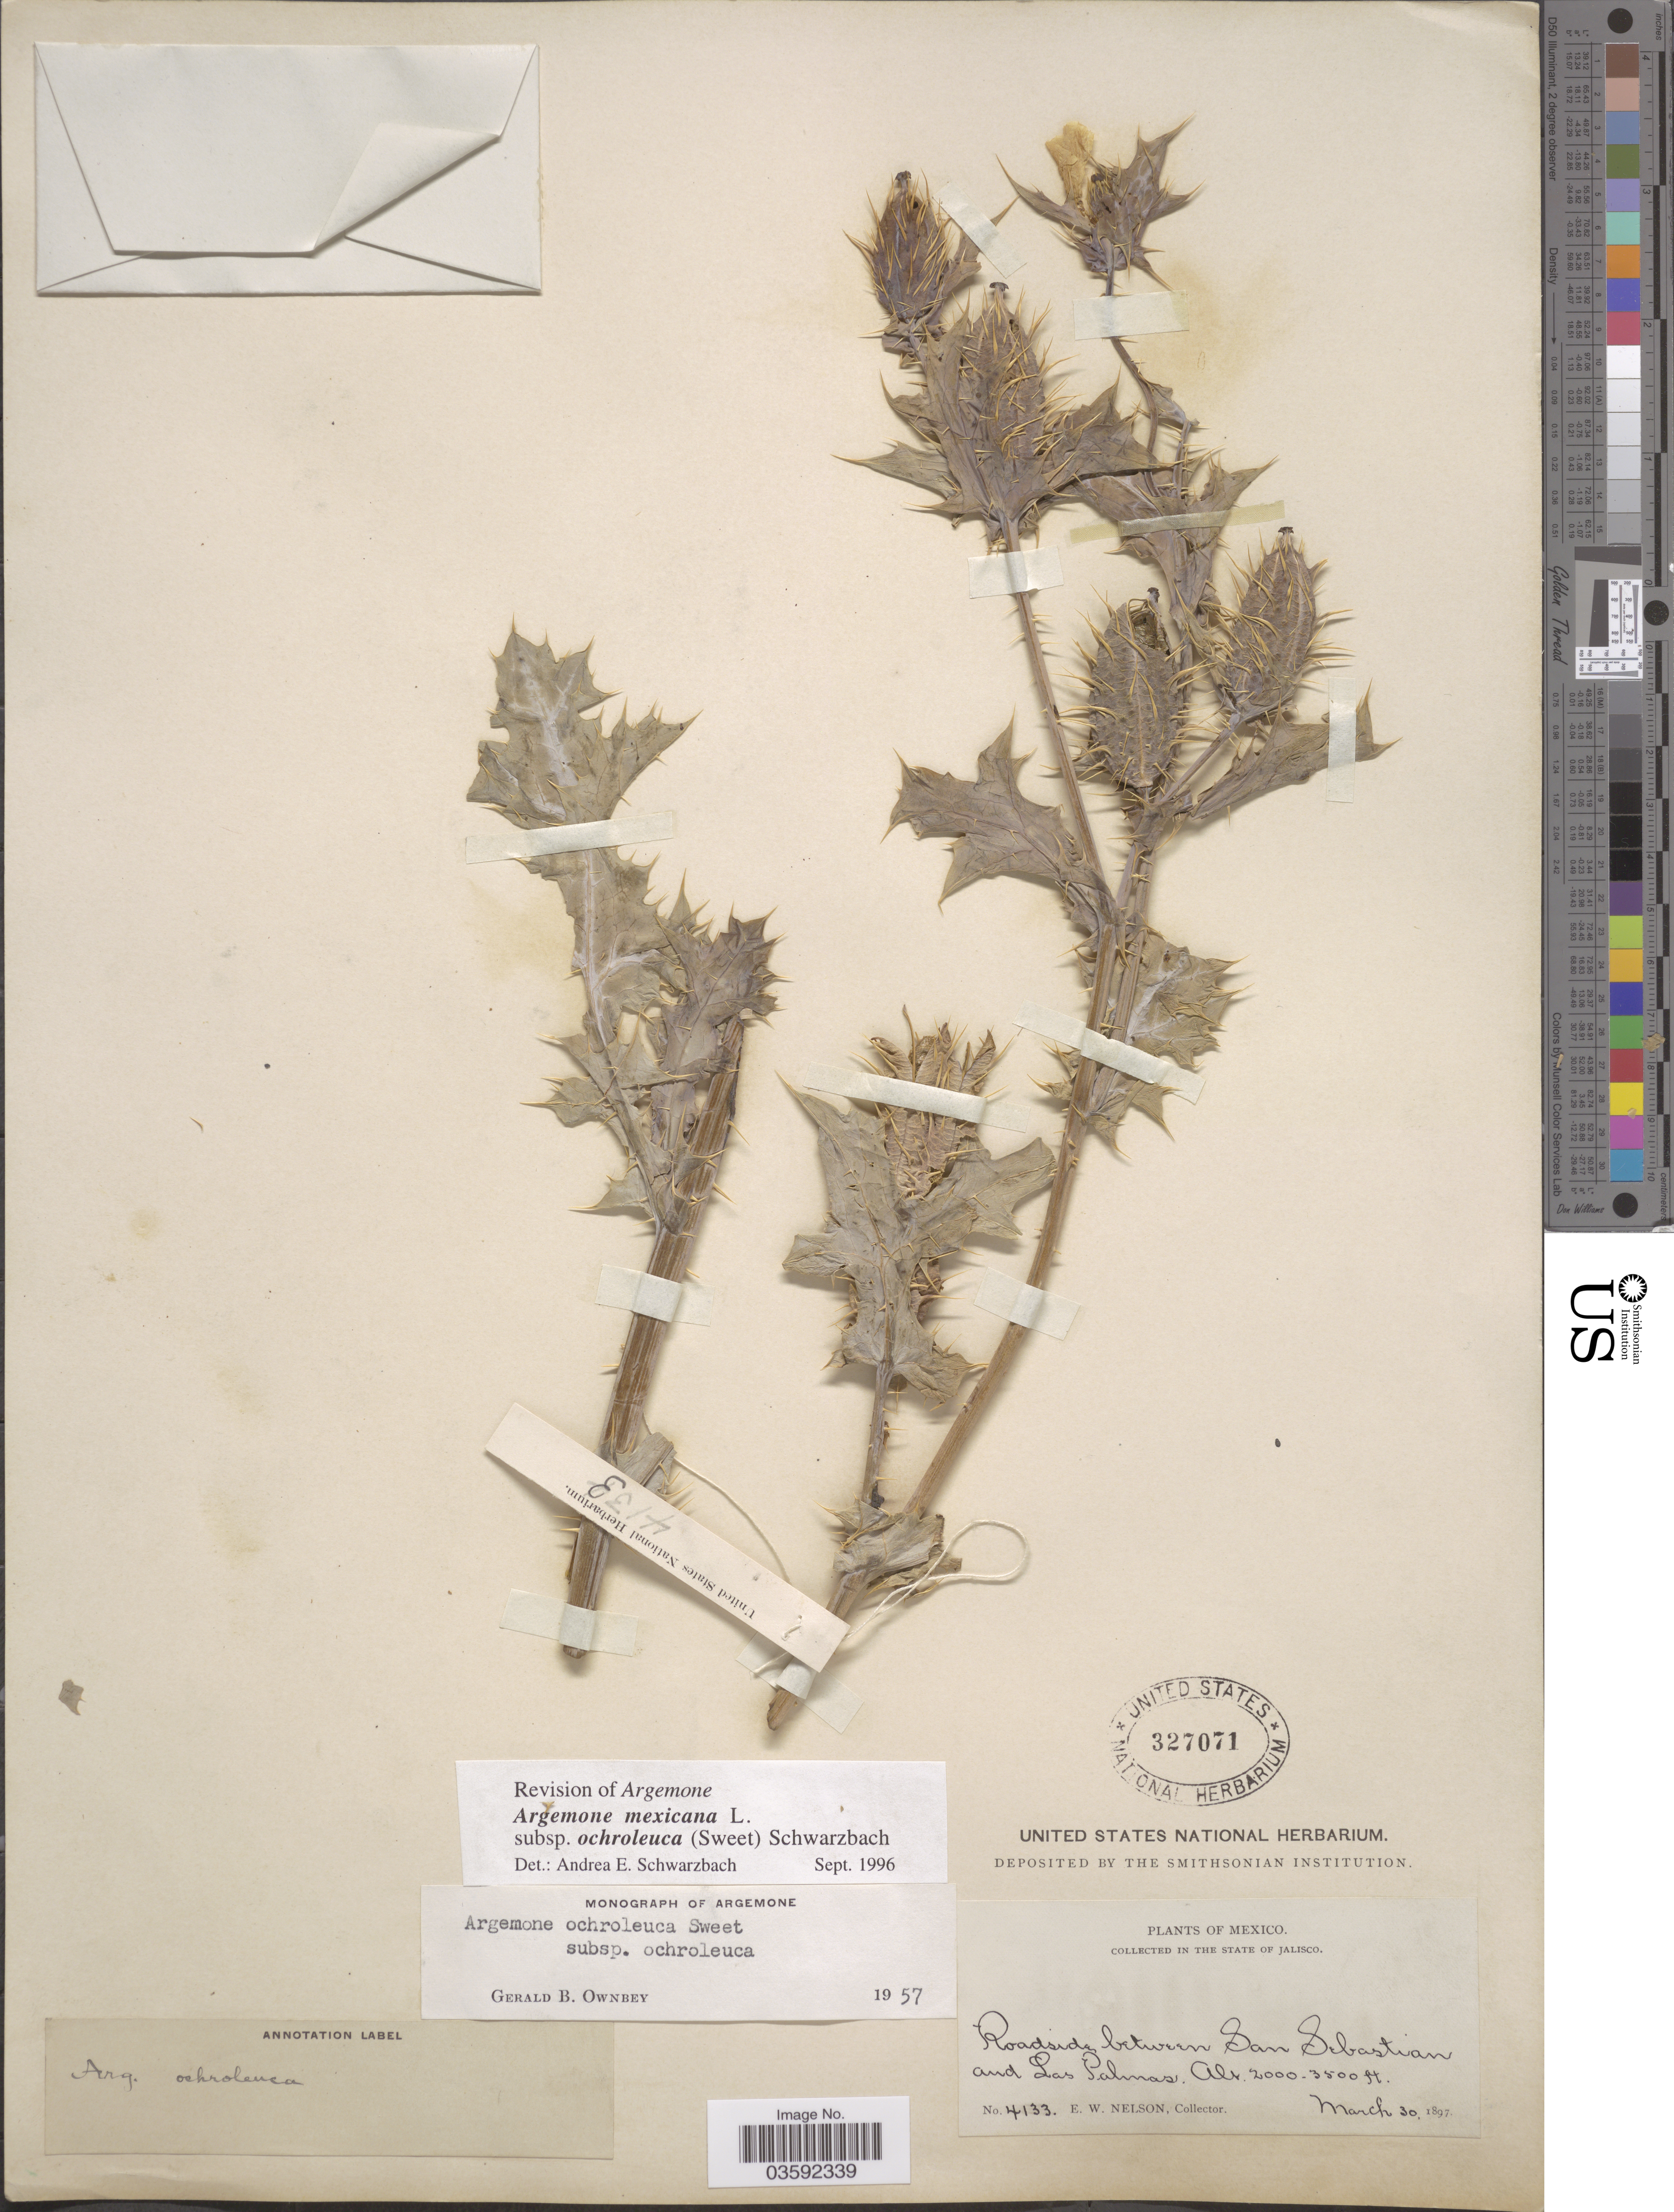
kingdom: Plantae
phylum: Tracheophyta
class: Magnoliopsida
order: Ranunculales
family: Papaveraceae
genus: Argemone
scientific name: Argemone mexicana subsp. ochroleuca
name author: (Sweet) Schwarzbach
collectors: E. W. Nelson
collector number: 4133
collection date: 1897-03-30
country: Mexico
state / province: Jalisco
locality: Roadside between San Sebastian and Las Palmas.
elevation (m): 610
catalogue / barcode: US 327071